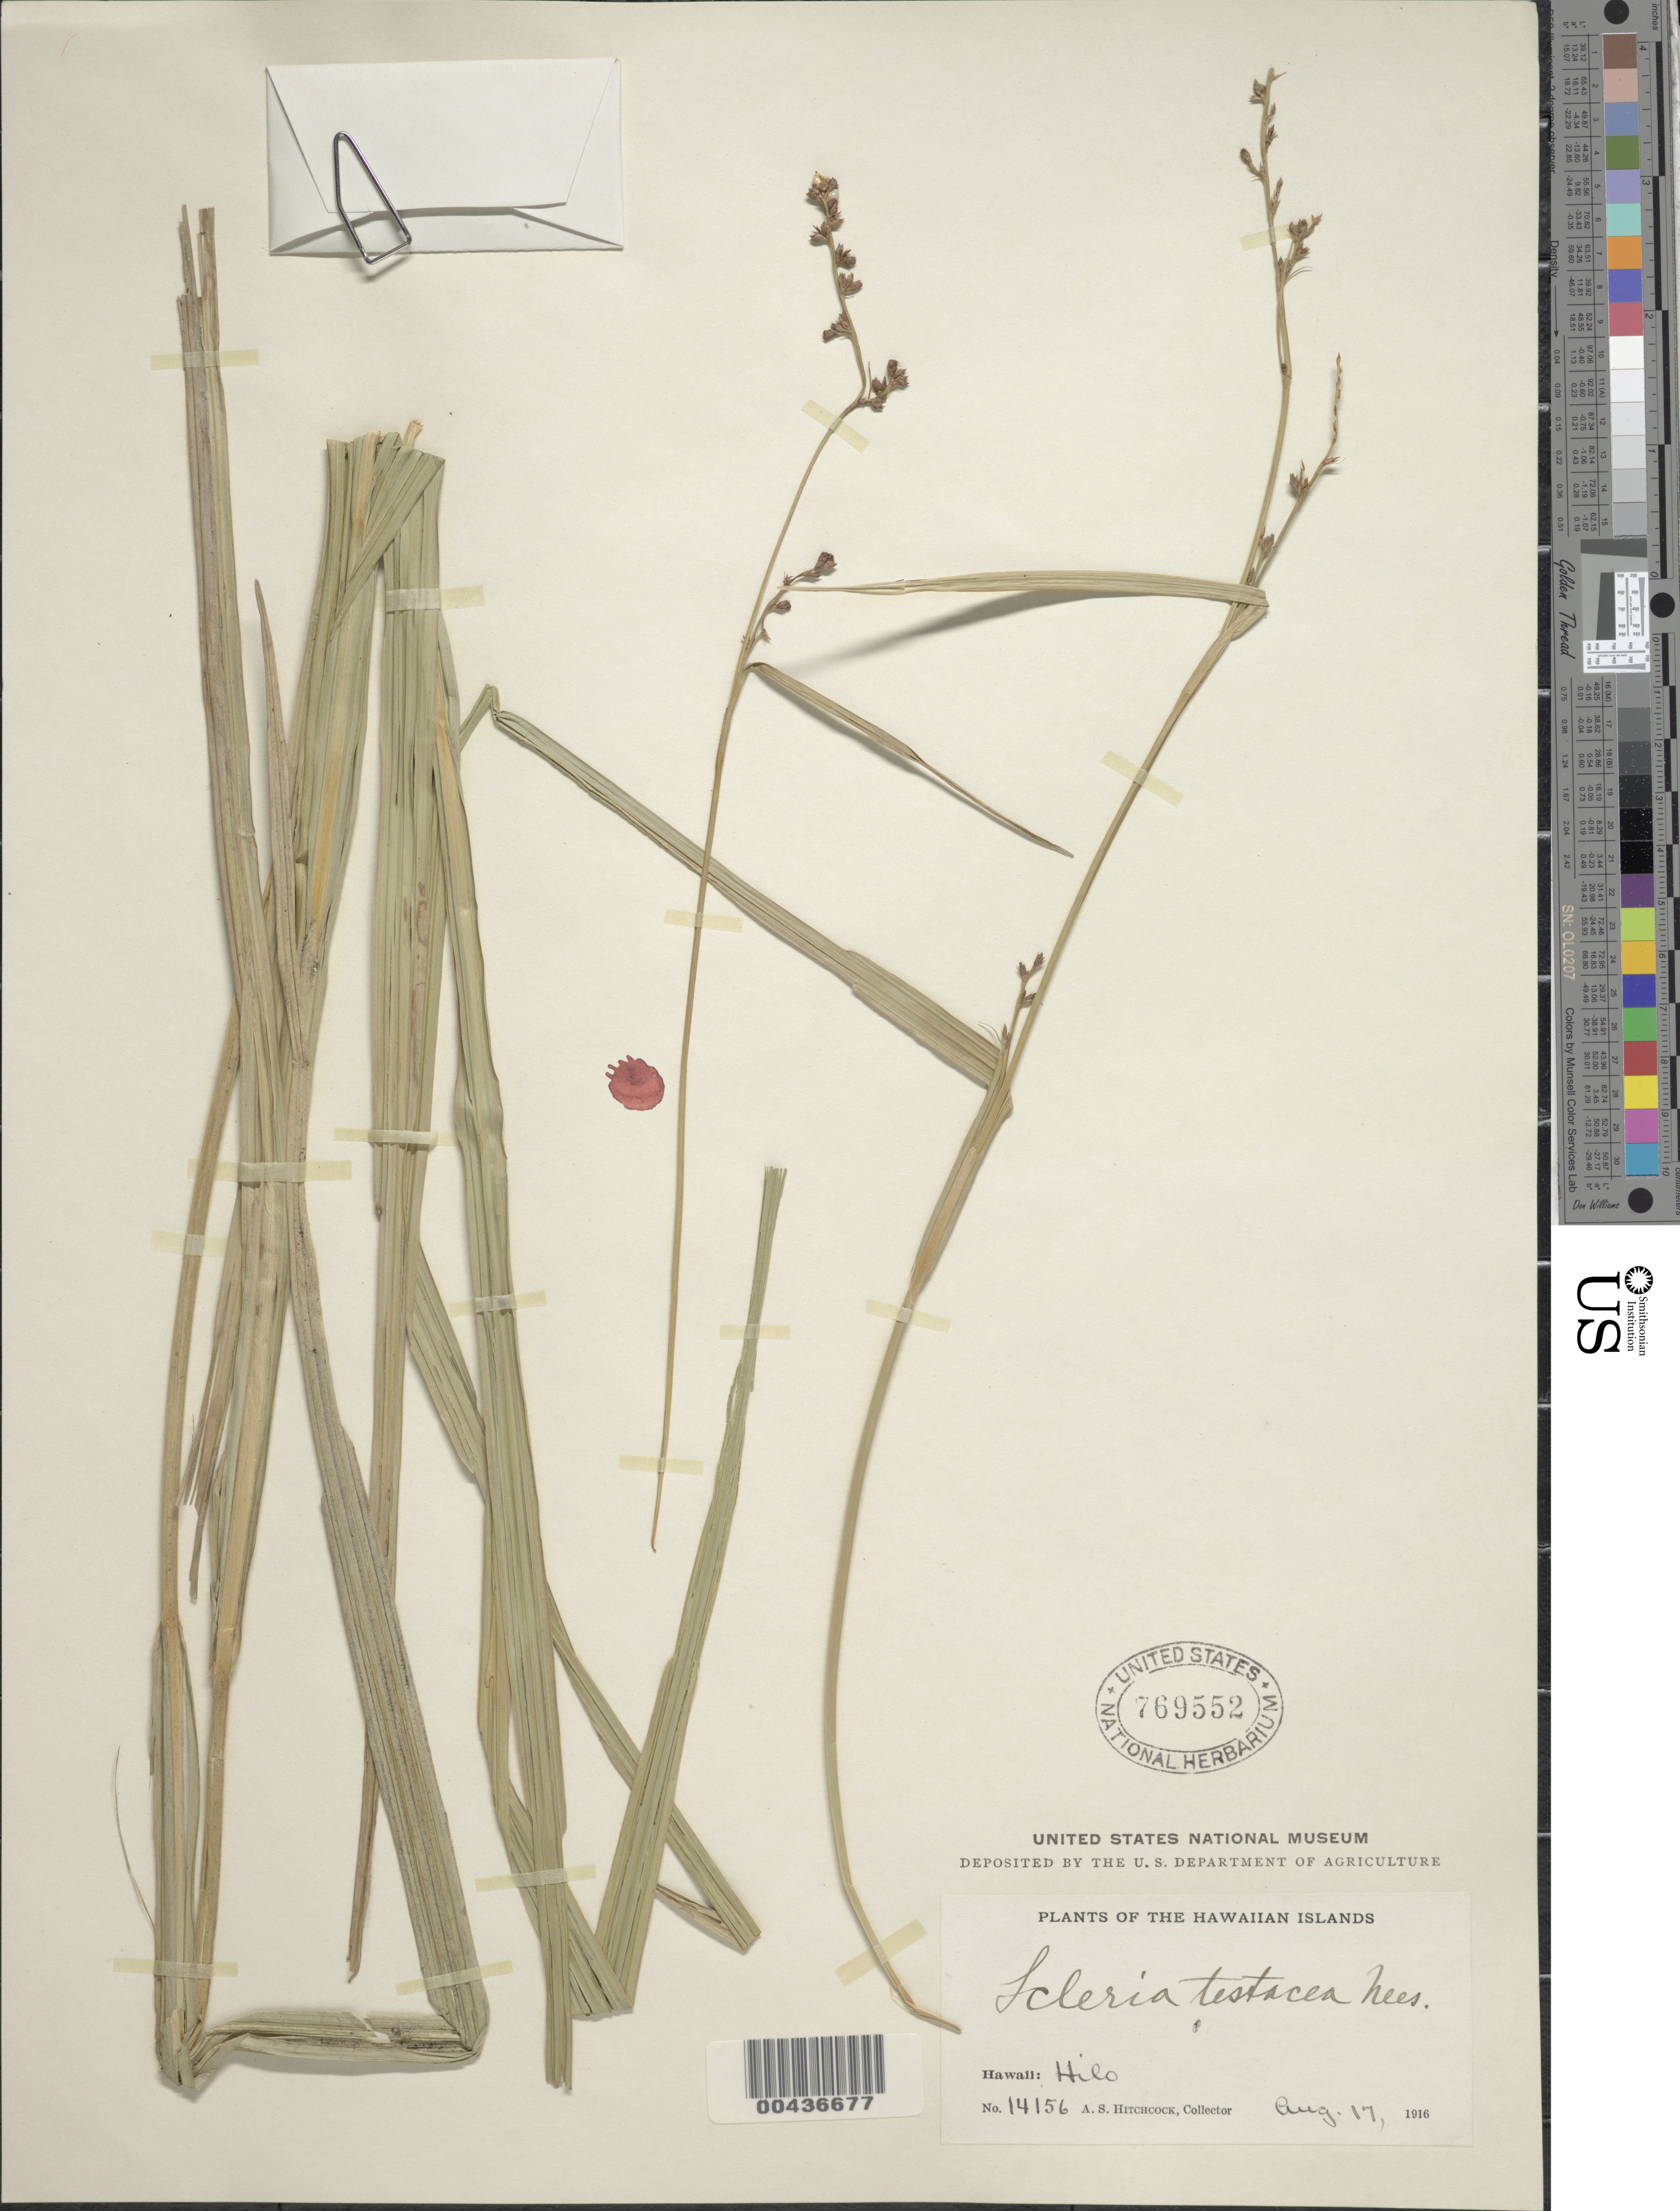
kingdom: Plantae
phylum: Tracheophyta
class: Liliopsida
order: Poales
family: Cyperaceae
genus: Scleria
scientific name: Scleria testacea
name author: Nees ex Kunth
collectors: A. S. Hitchcock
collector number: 14156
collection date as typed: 17 Aug 1916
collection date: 1916-08-17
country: United States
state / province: Hawaii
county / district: Hawaii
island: Hawaii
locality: Hilo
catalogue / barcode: US 769552